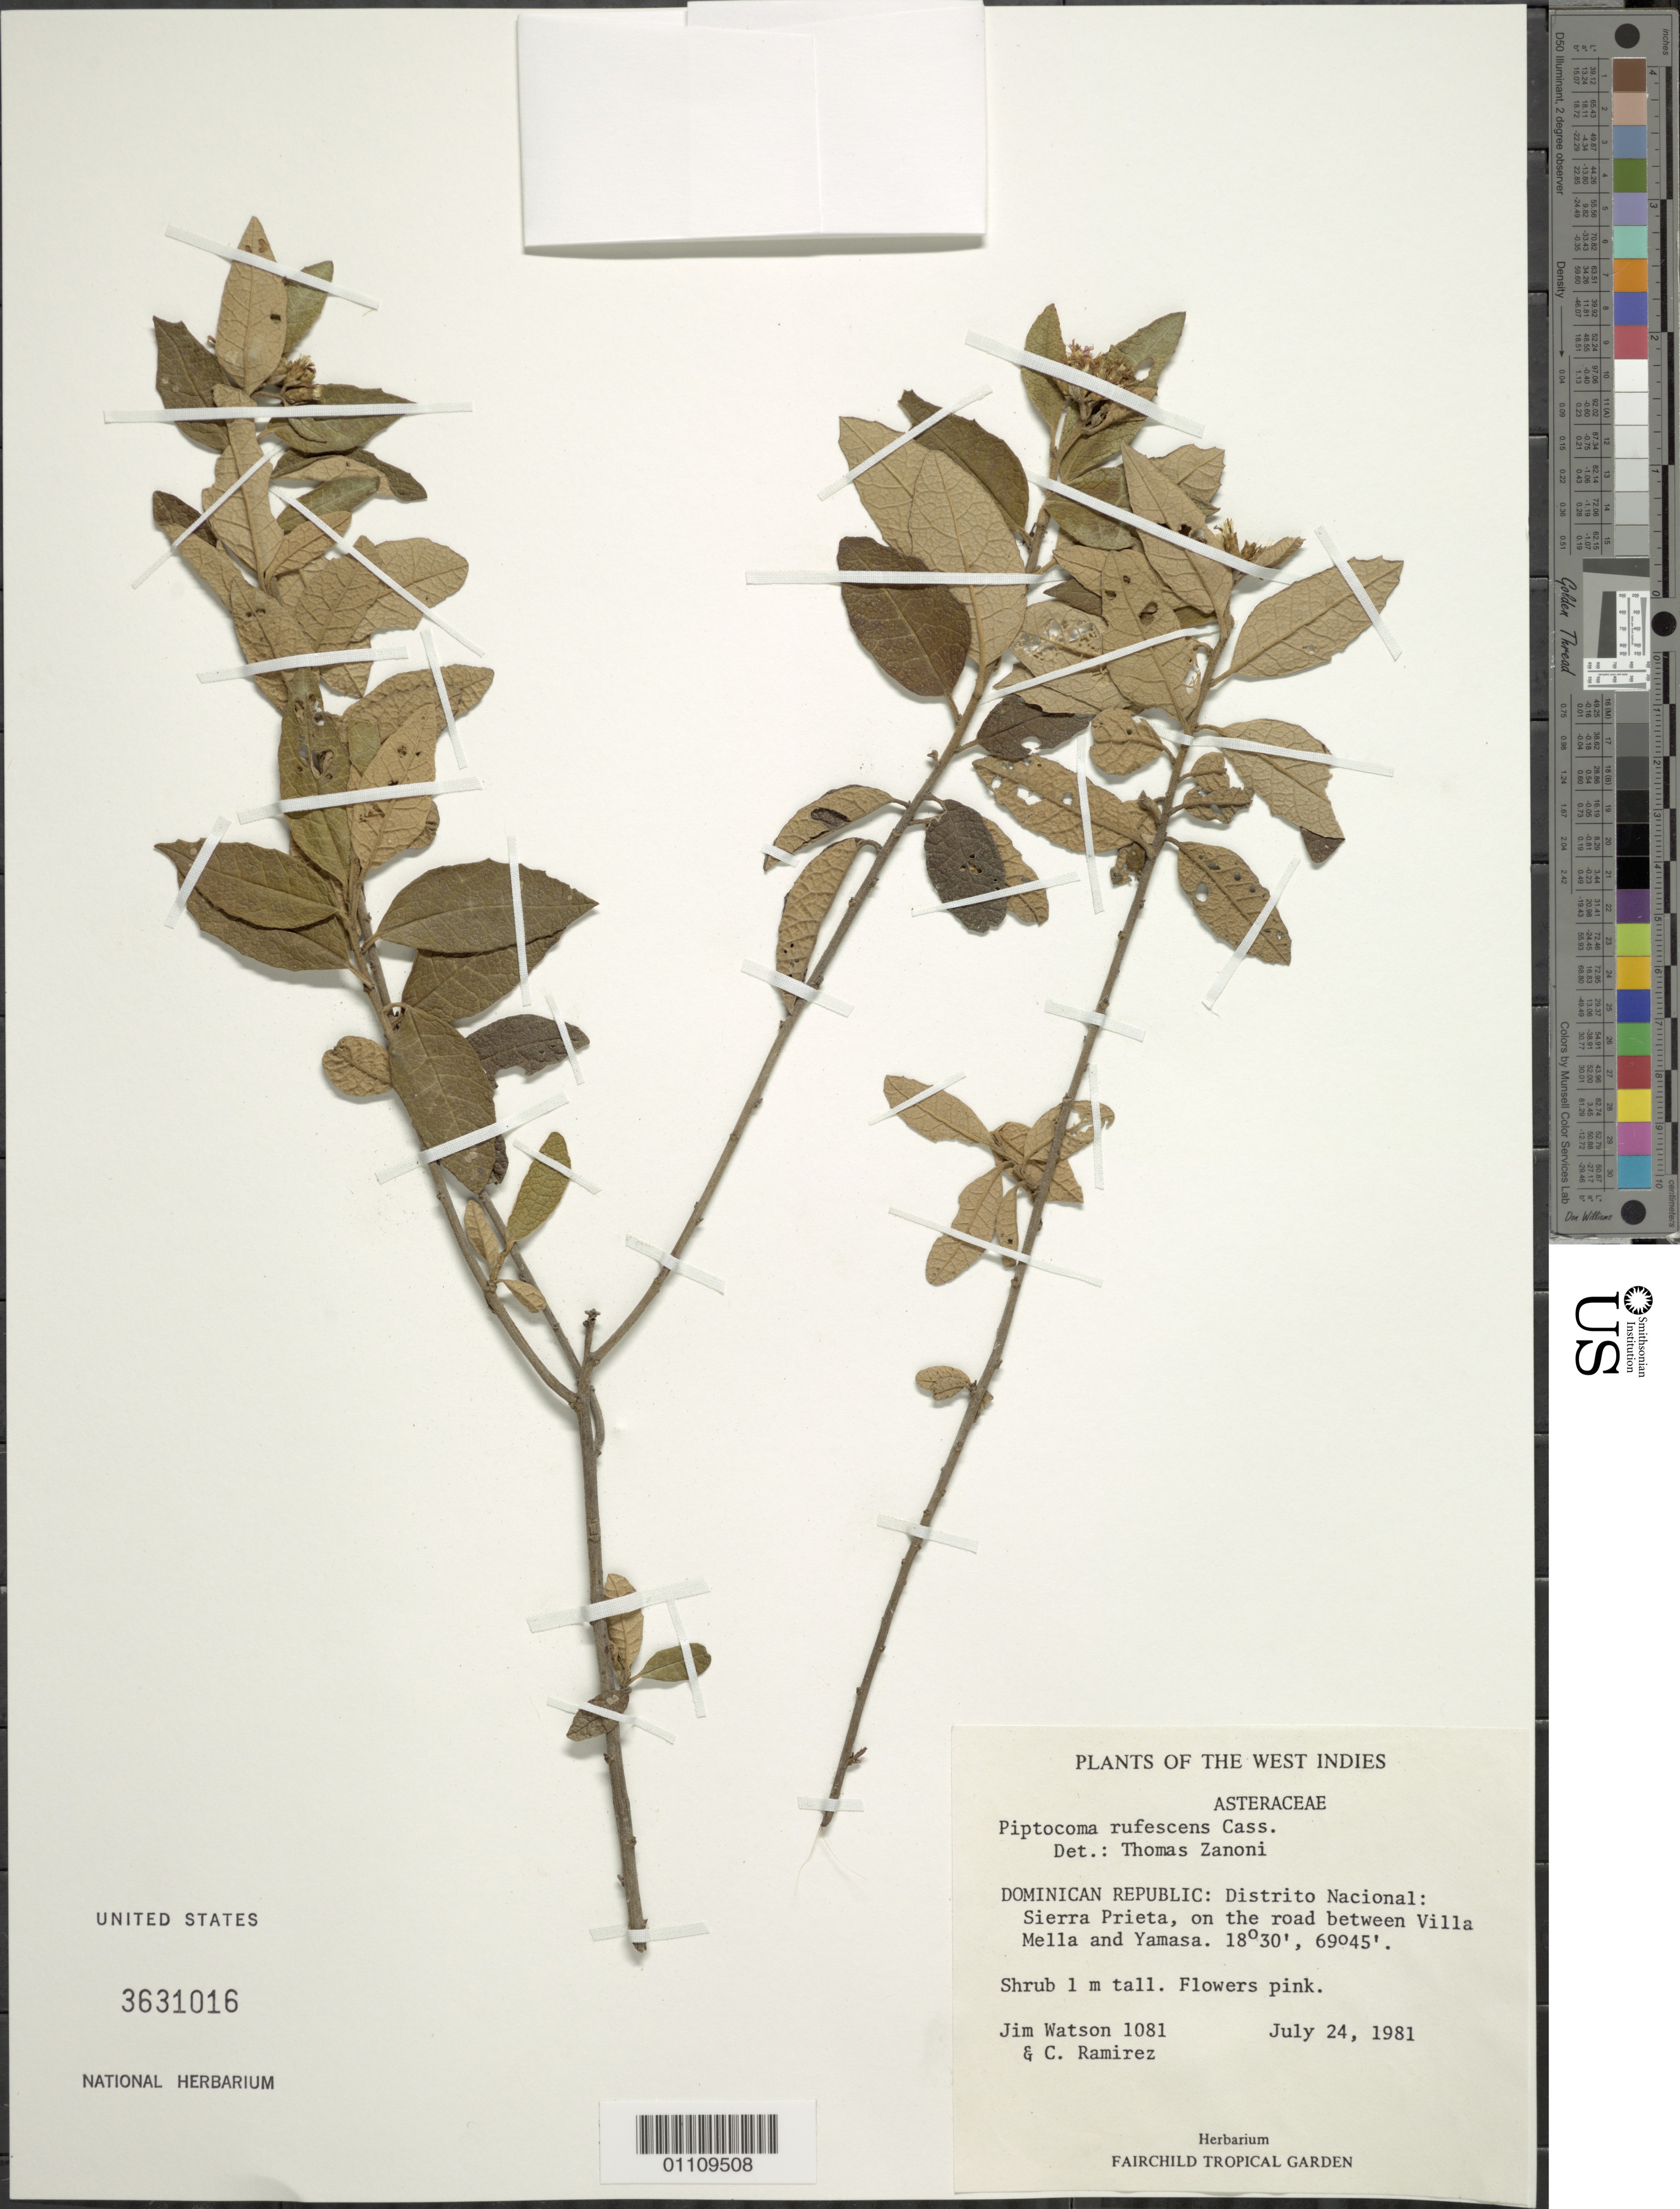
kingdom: Plantae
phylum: Tracheophyta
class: Magnoliopsida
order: Asterales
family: Asteraceae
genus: Piptocoma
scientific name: Piptocoma rufescens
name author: Cass.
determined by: Zanoni, T. A., (NY), New York Botanical Garden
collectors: J. Watson & C. Ramirez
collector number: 1081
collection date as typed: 24 Jul 1981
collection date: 1981-07-24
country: Dominican Republic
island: Hispaniola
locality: Distrito Nacional, Sierra Prieta, on the road between Villa Mella and Yamasa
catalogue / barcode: US 3631016